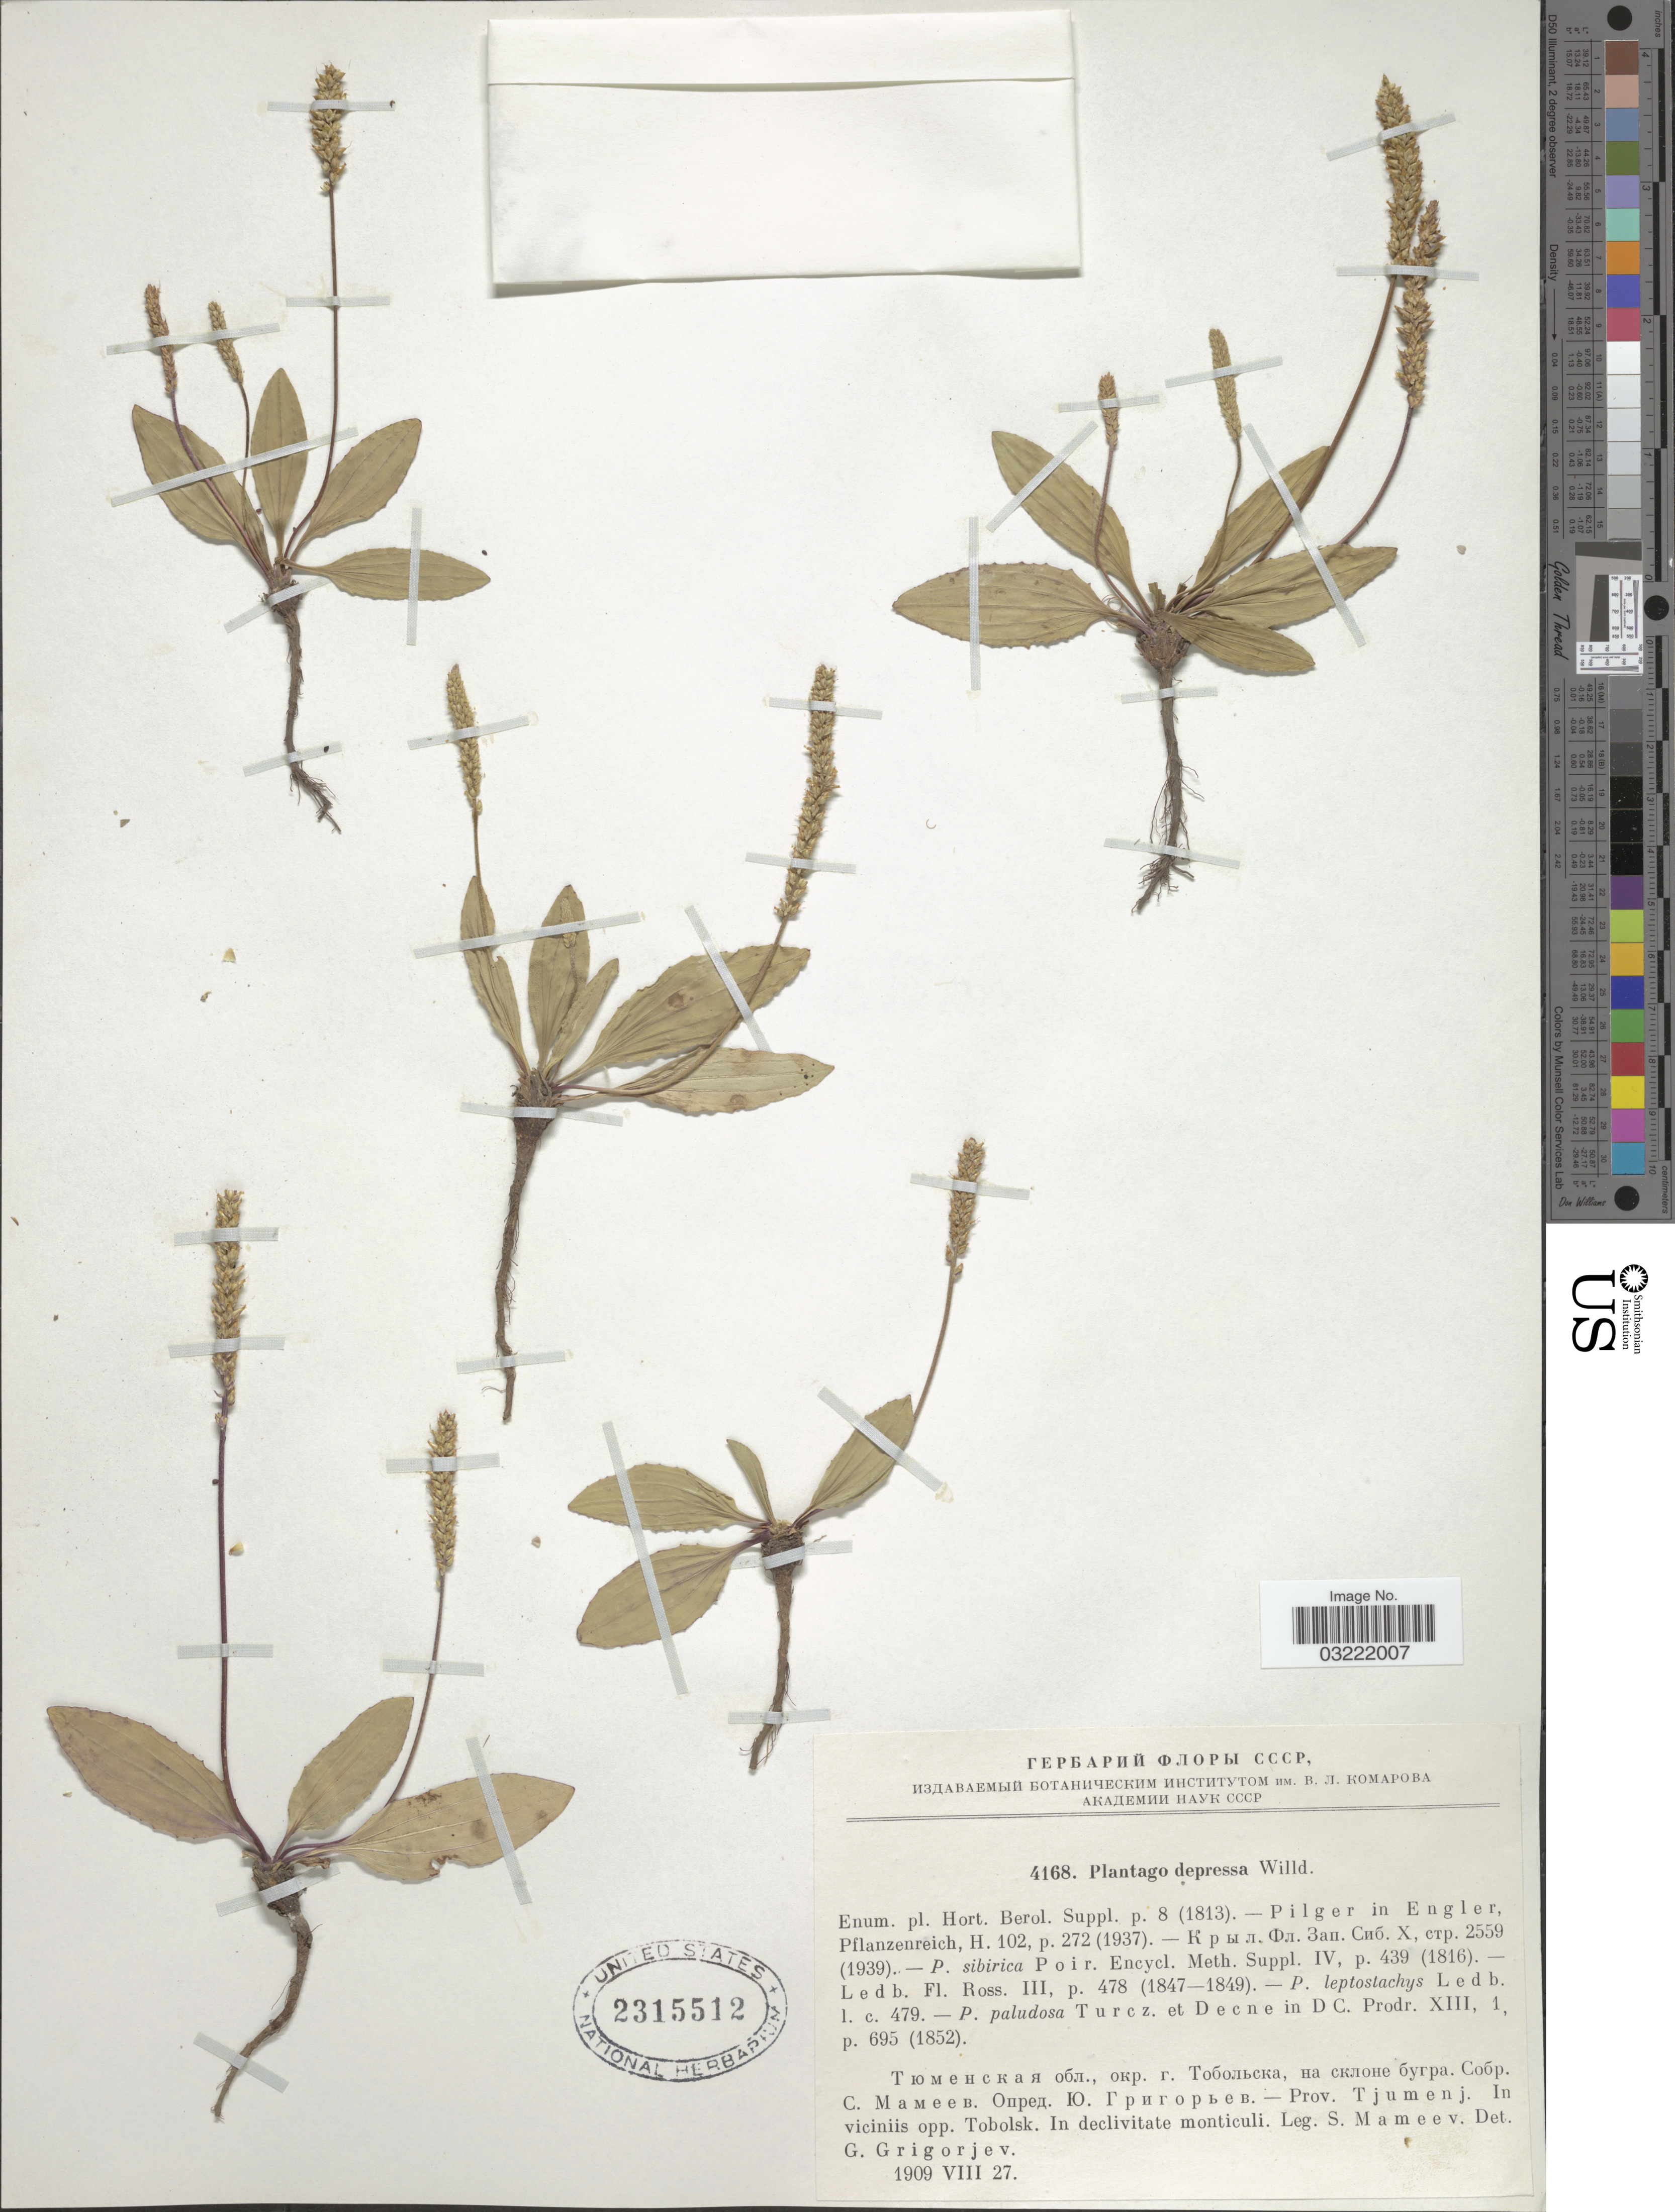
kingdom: Plantae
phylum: Tracheophyta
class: Magnoliopsida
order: Lamiales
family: Plantaginaceae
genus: Plantago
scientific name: Plantago depressa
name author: Willd.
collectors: S. Mameev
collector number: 4168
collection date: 1909-08-27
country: Russian Federation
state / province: Tyumen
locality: Prov. Tjumenj. In viciniis opp. Tobolsk.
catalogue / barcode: US 2315512